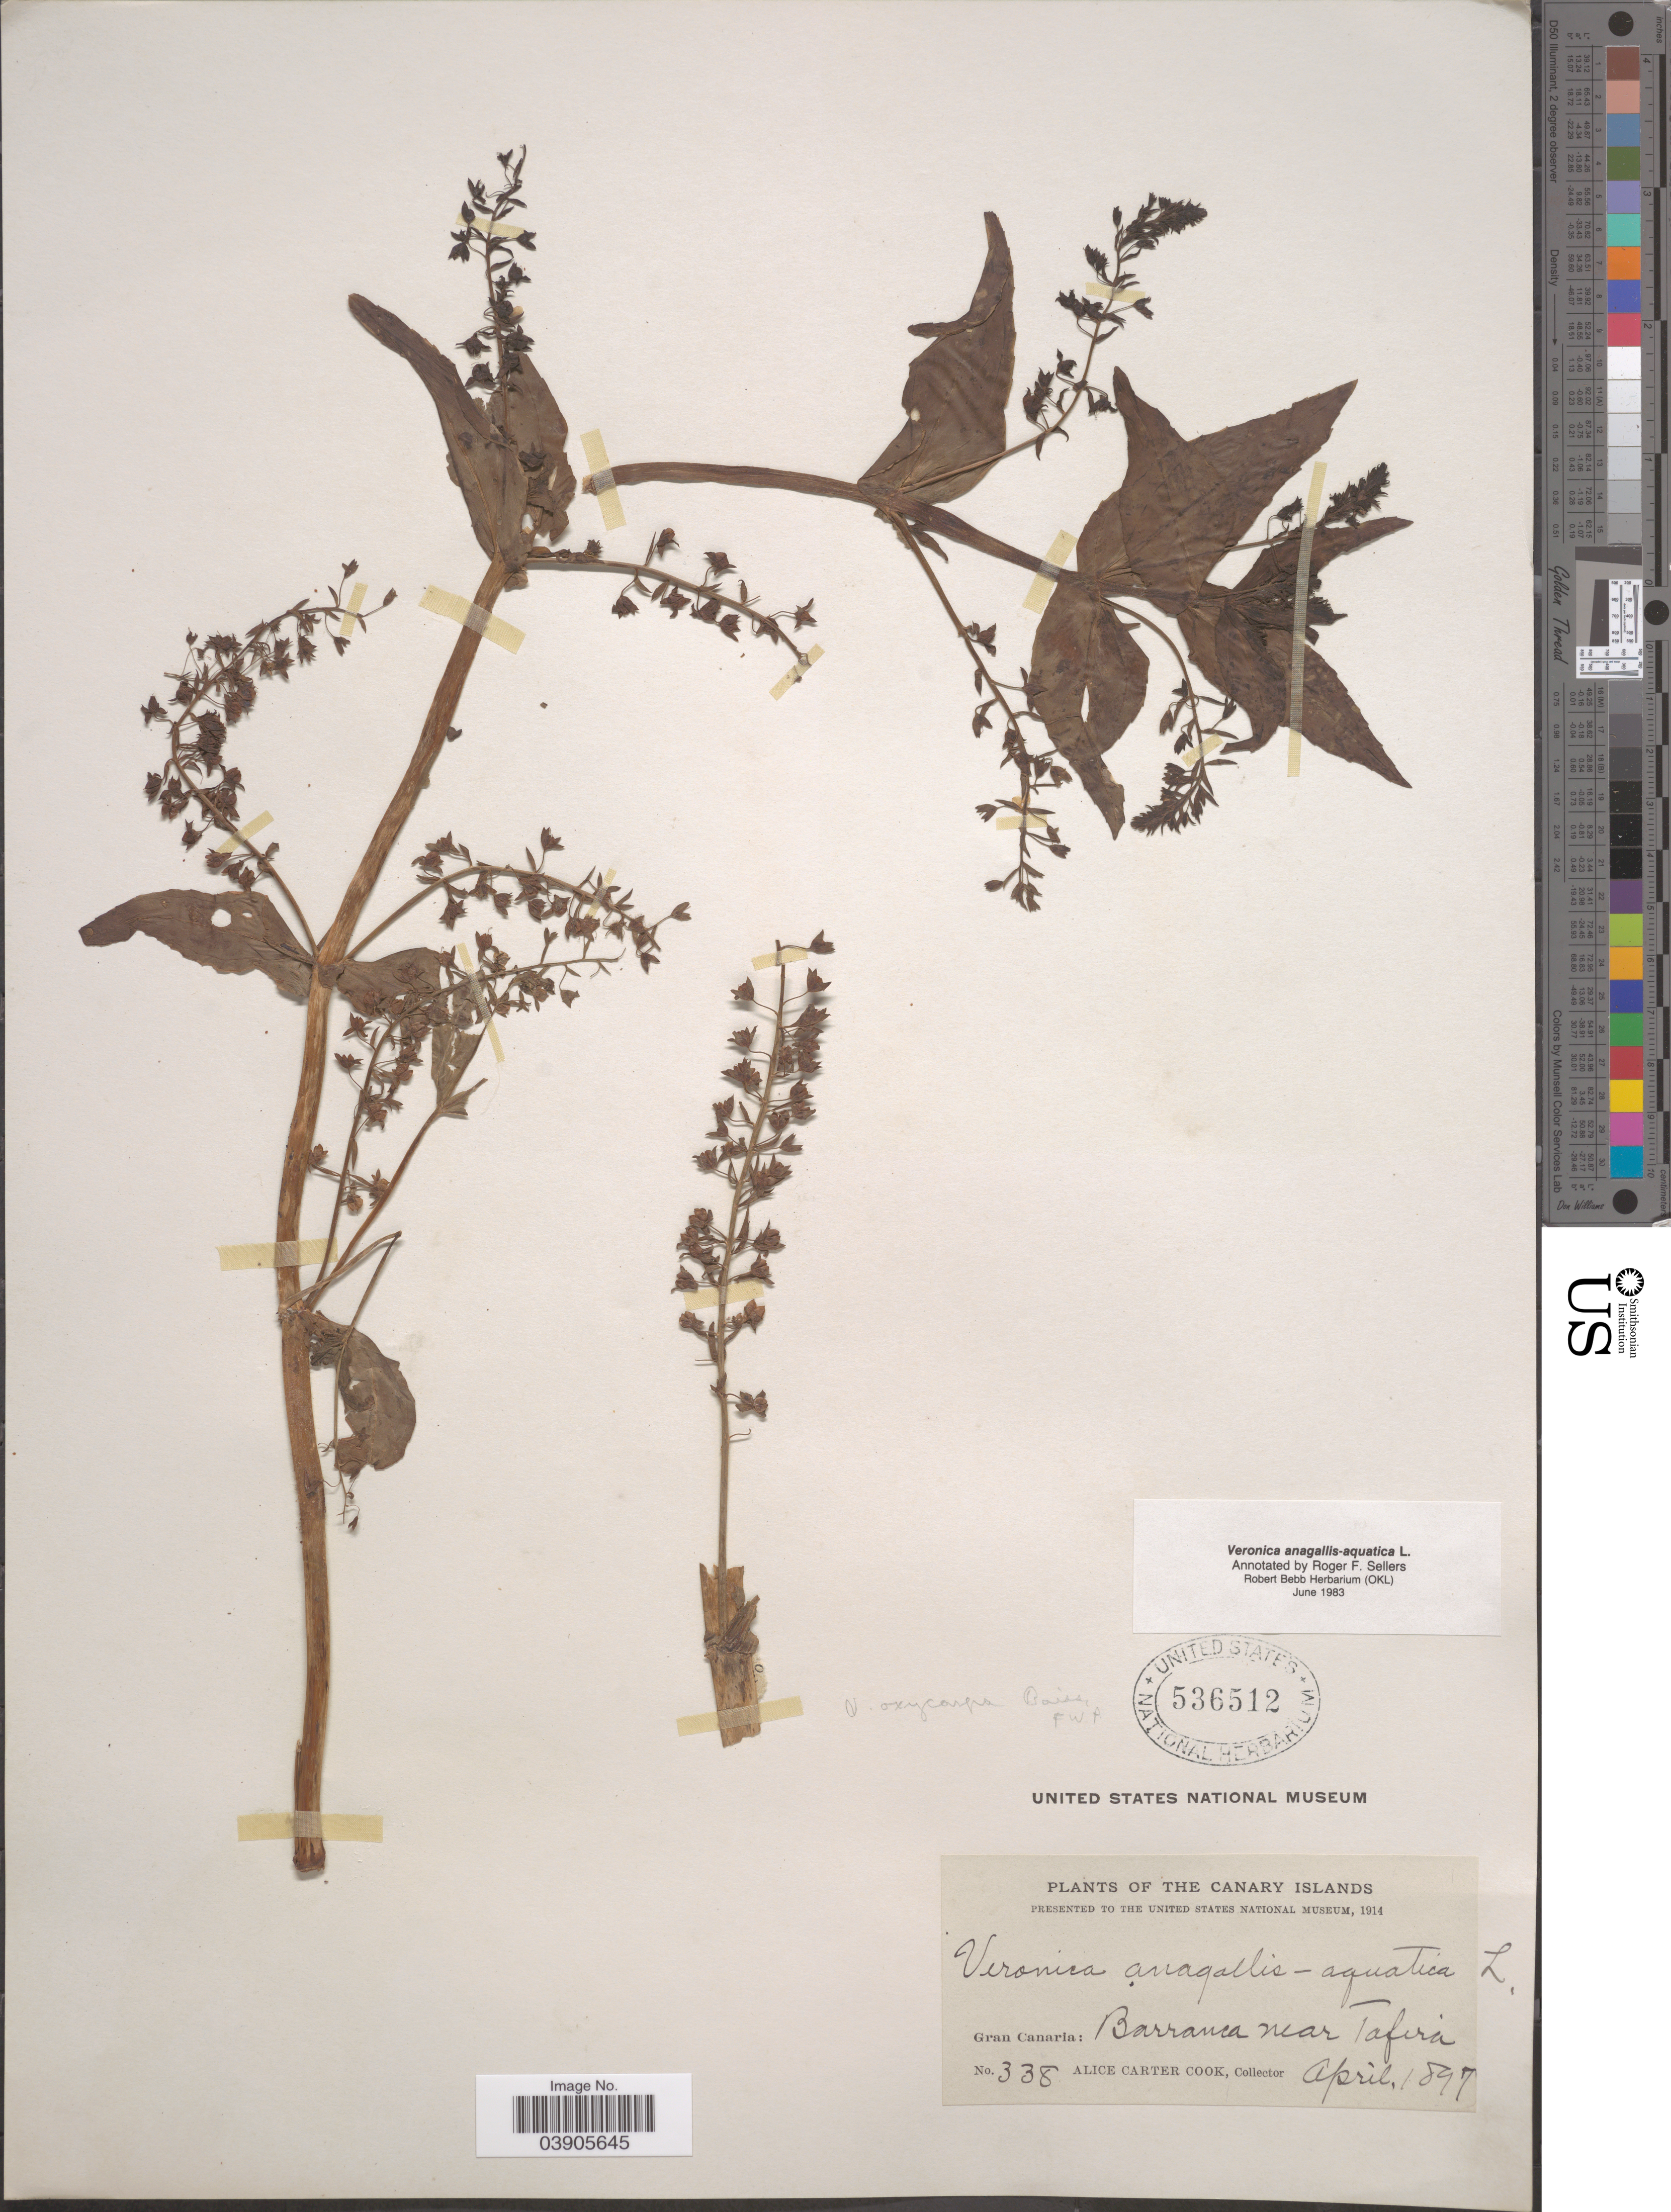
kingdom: Plantae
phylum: Tracheophyta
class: Magnoliopsida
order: Lamiales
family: Plantaginaceae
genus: Veronica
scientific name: Veronica anagallis-aquatica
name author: L.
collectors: Alice C. Cook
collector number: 338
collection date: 1897-04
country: Spain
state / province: Canarias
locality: Canary Islands. Gran Canaria: Barranca near Tafira.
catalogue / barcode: US 536512